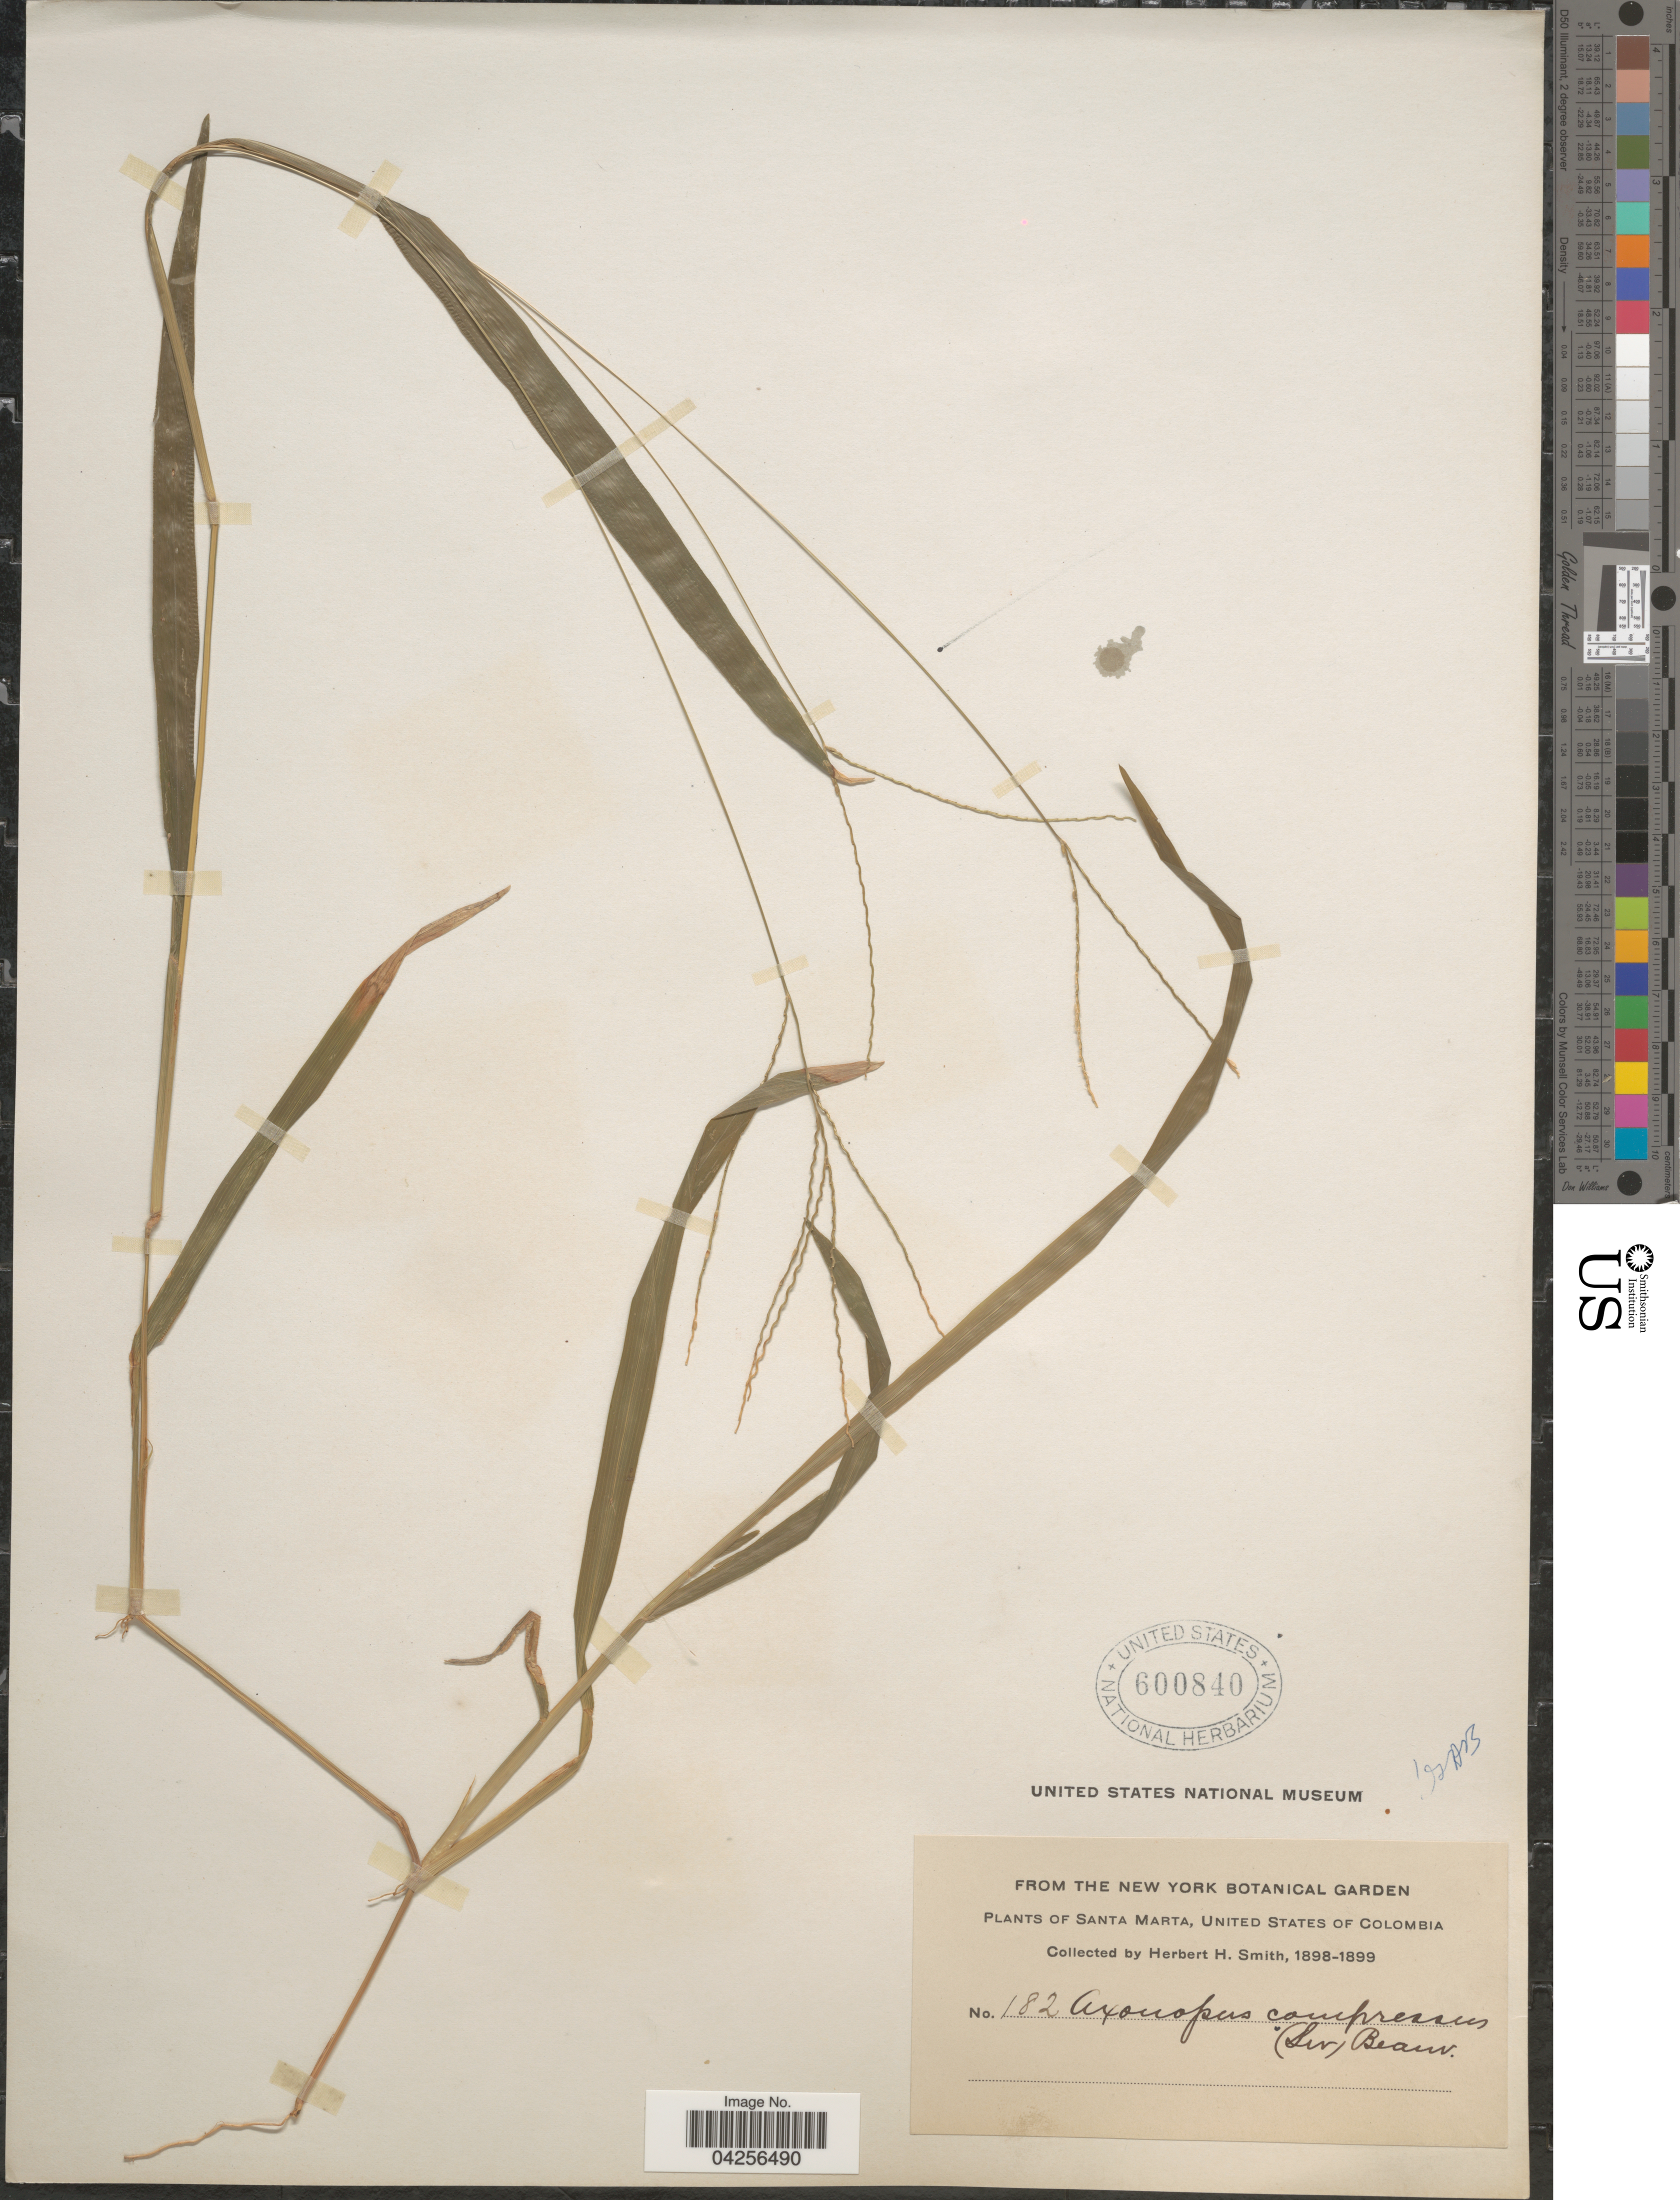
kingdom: Plantae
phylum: Tracheophyta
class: Liliopsida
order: Poales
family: Poaceae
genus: Axonopus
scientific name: Axonopus compressus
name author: (Sw.) P. Beauv.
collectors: Herbert H. Smith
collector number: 182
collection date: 1898/1899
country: Colombia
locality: Santa Marta, United States of Colombia.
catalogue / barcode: US 600840